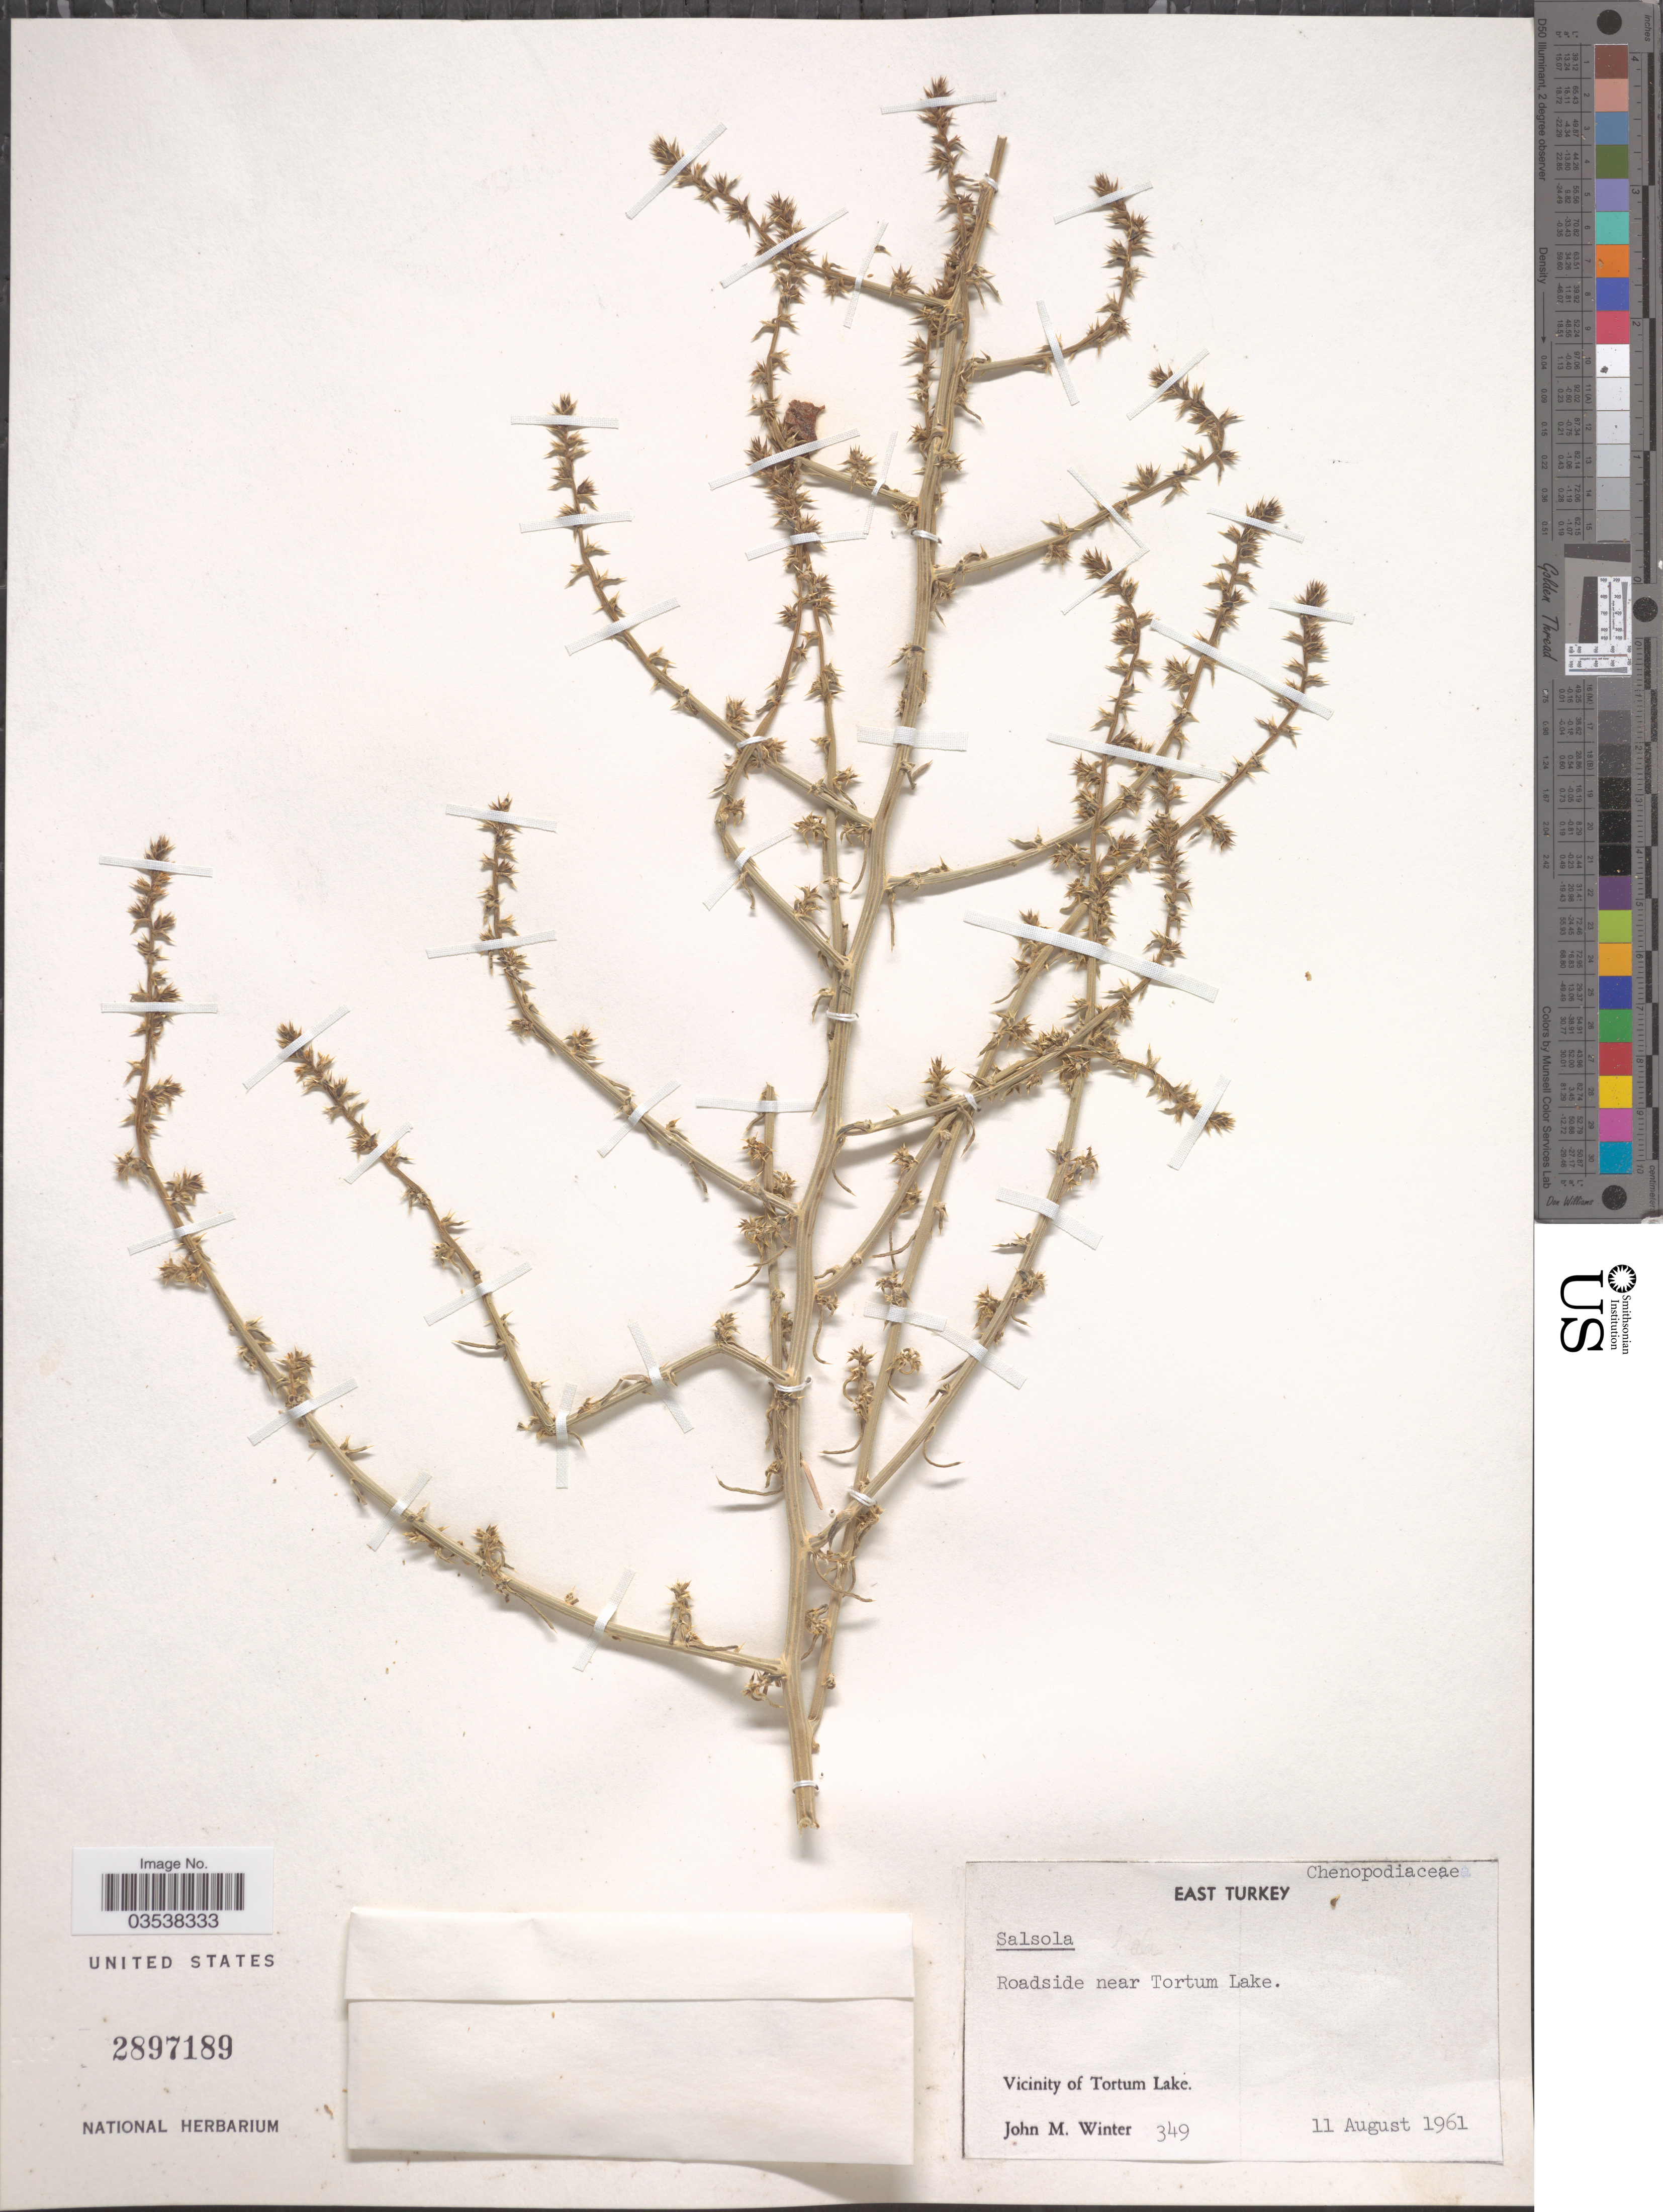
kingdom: Plantae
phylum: Tracheophyta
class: Magnoliopsida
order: Caryophyllales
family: Amaranthaceae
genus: Salsola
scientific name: Salsola sp.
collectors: J. M. Winter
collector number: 349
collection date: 1961-08-11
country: Turkey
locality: East Turkey. Roadside near Tortum Lake. Vicinity of Tortum Lake.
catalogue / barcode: US 2897189